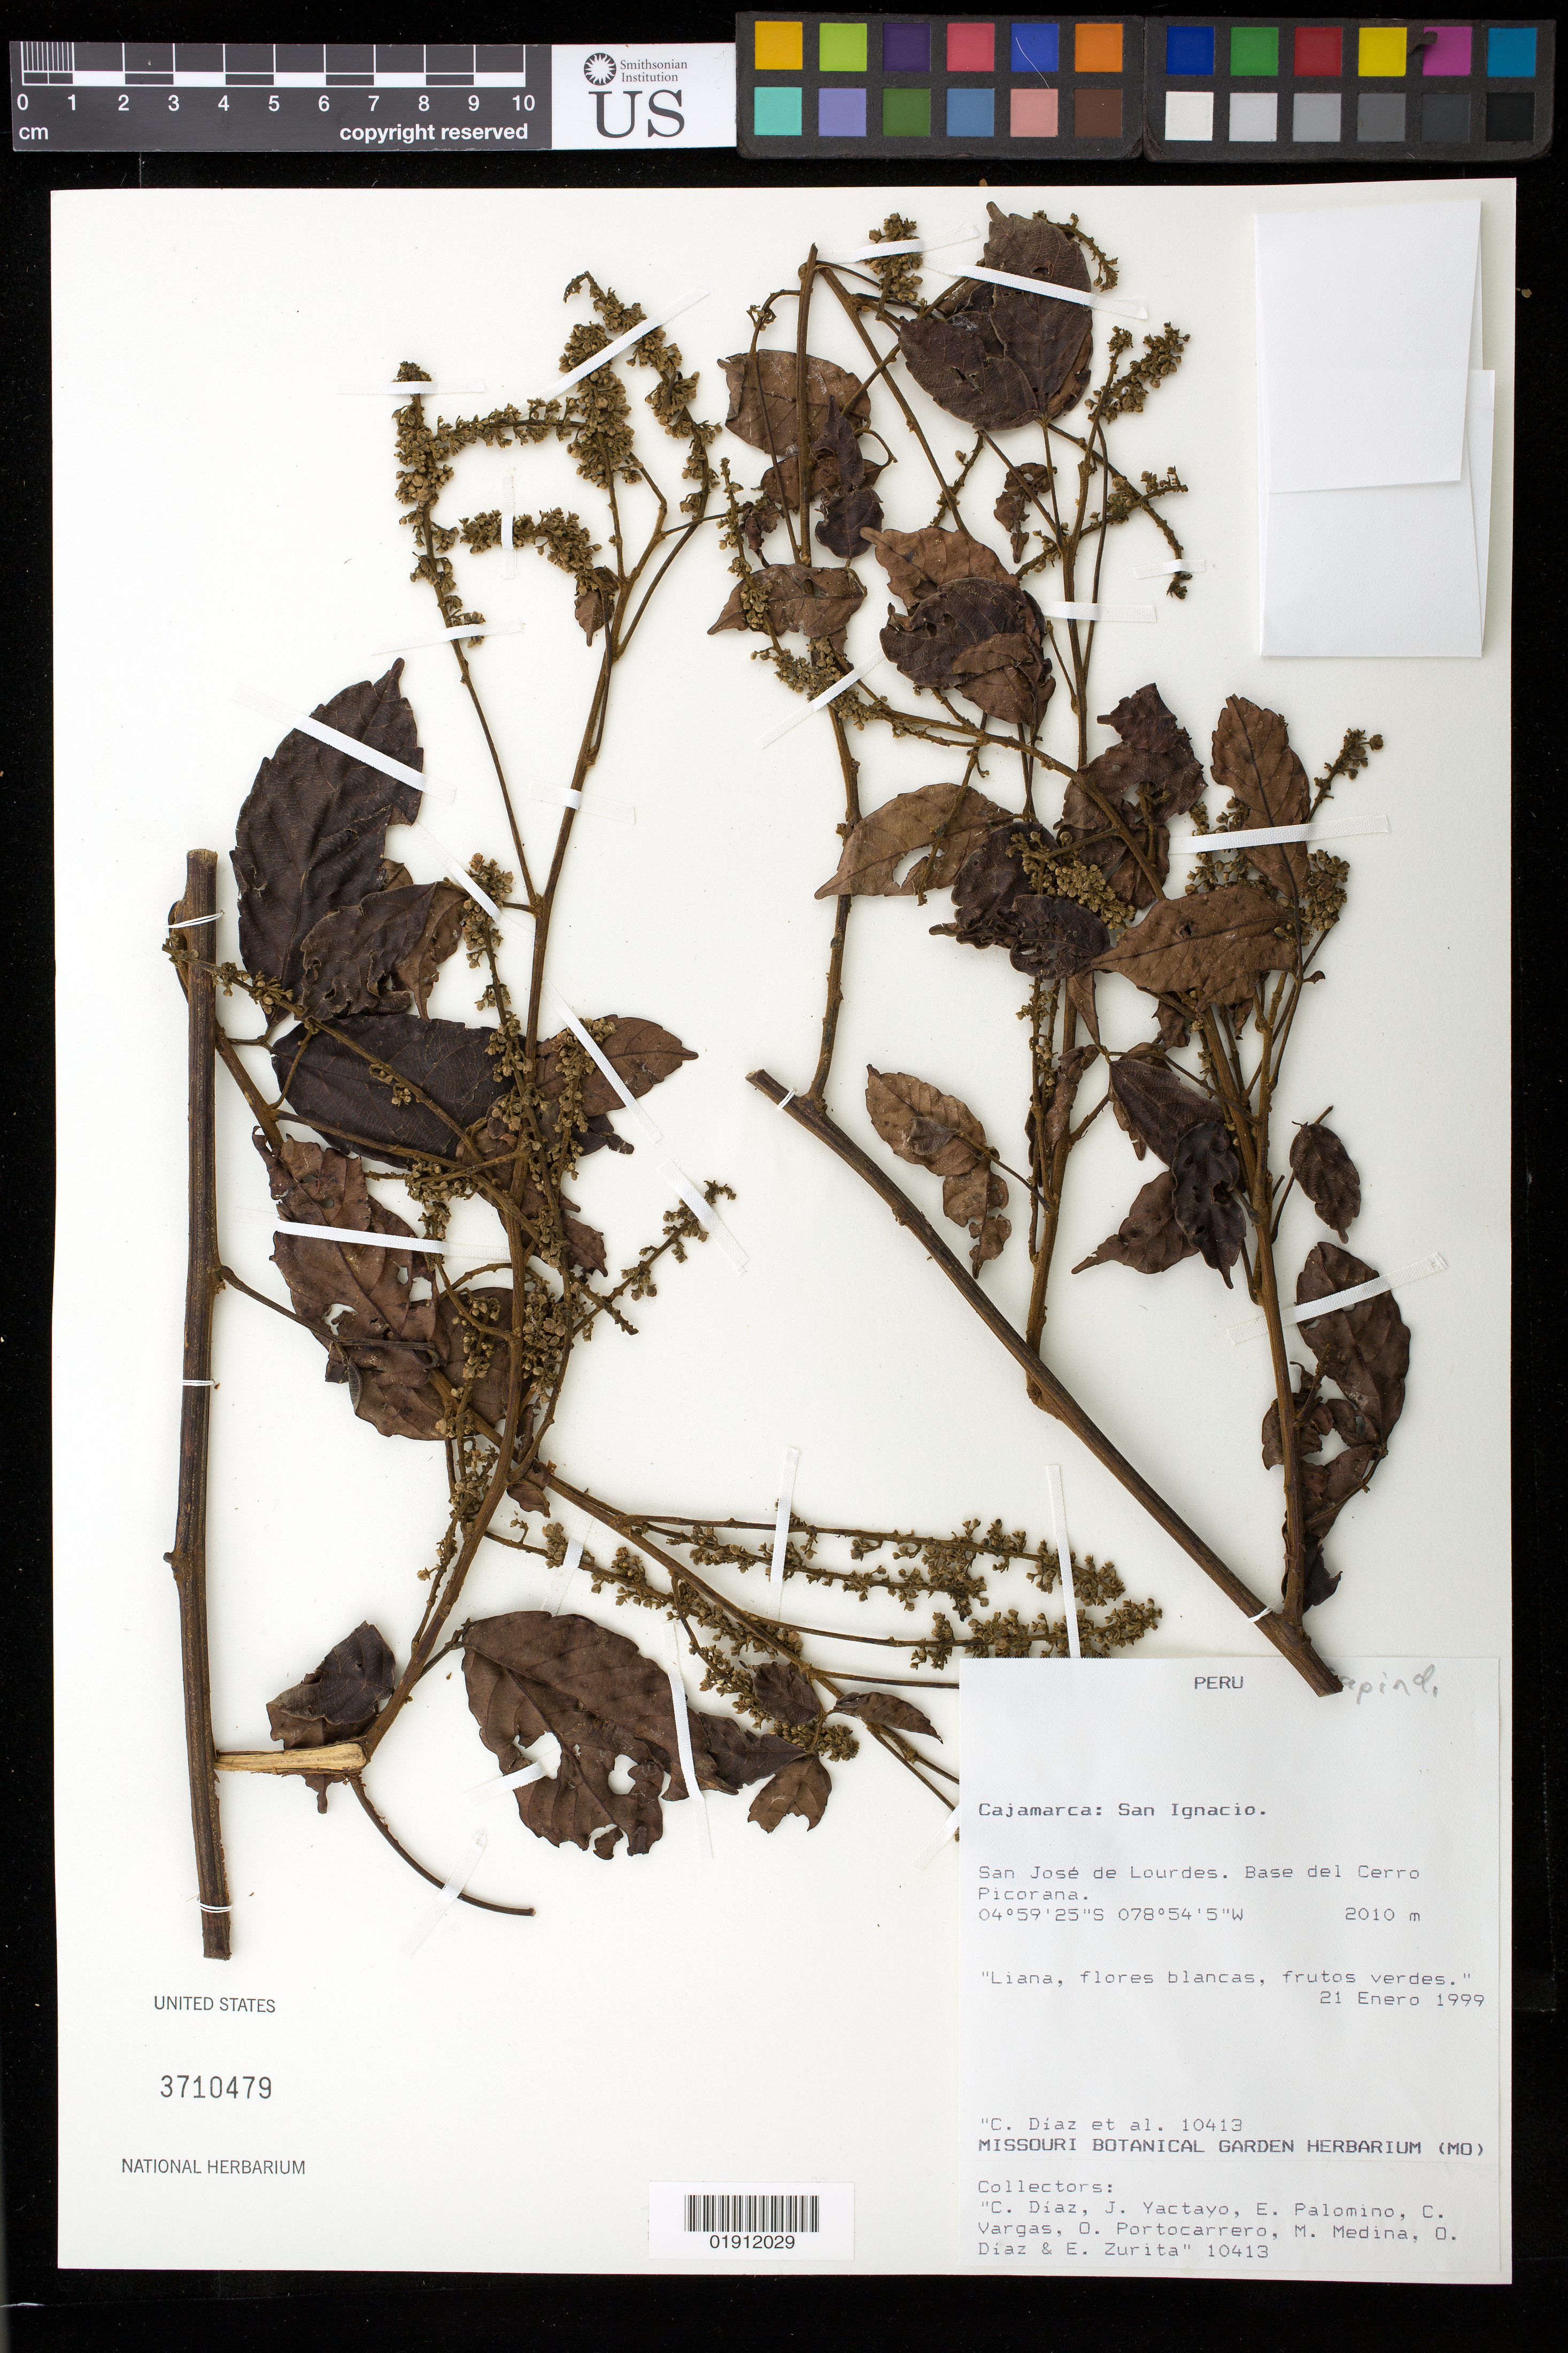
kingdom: Plantae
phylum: Tracheophyta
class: Magnoliopsida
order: Sapindales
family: Sapindaceae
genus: Paullinia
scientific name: Paullinia firma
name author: Radlk.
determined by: Acevedo-Rodriguez, P., (US), Smithsonian Institution - National Museum of Natural History (UNITED STATES)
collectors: C. Díaz, J. Yactayo, E. Palomino, C. Vargas, O. Portocarrero, M. Medina, O. Diaz & E. Zurita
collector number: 10413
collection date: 1999-01-21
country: Peru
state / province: Cajamarca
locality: San Ignacio. San José de Lourdes. Base del Cerro Picorana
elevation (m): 2010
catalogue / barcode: US 3710479